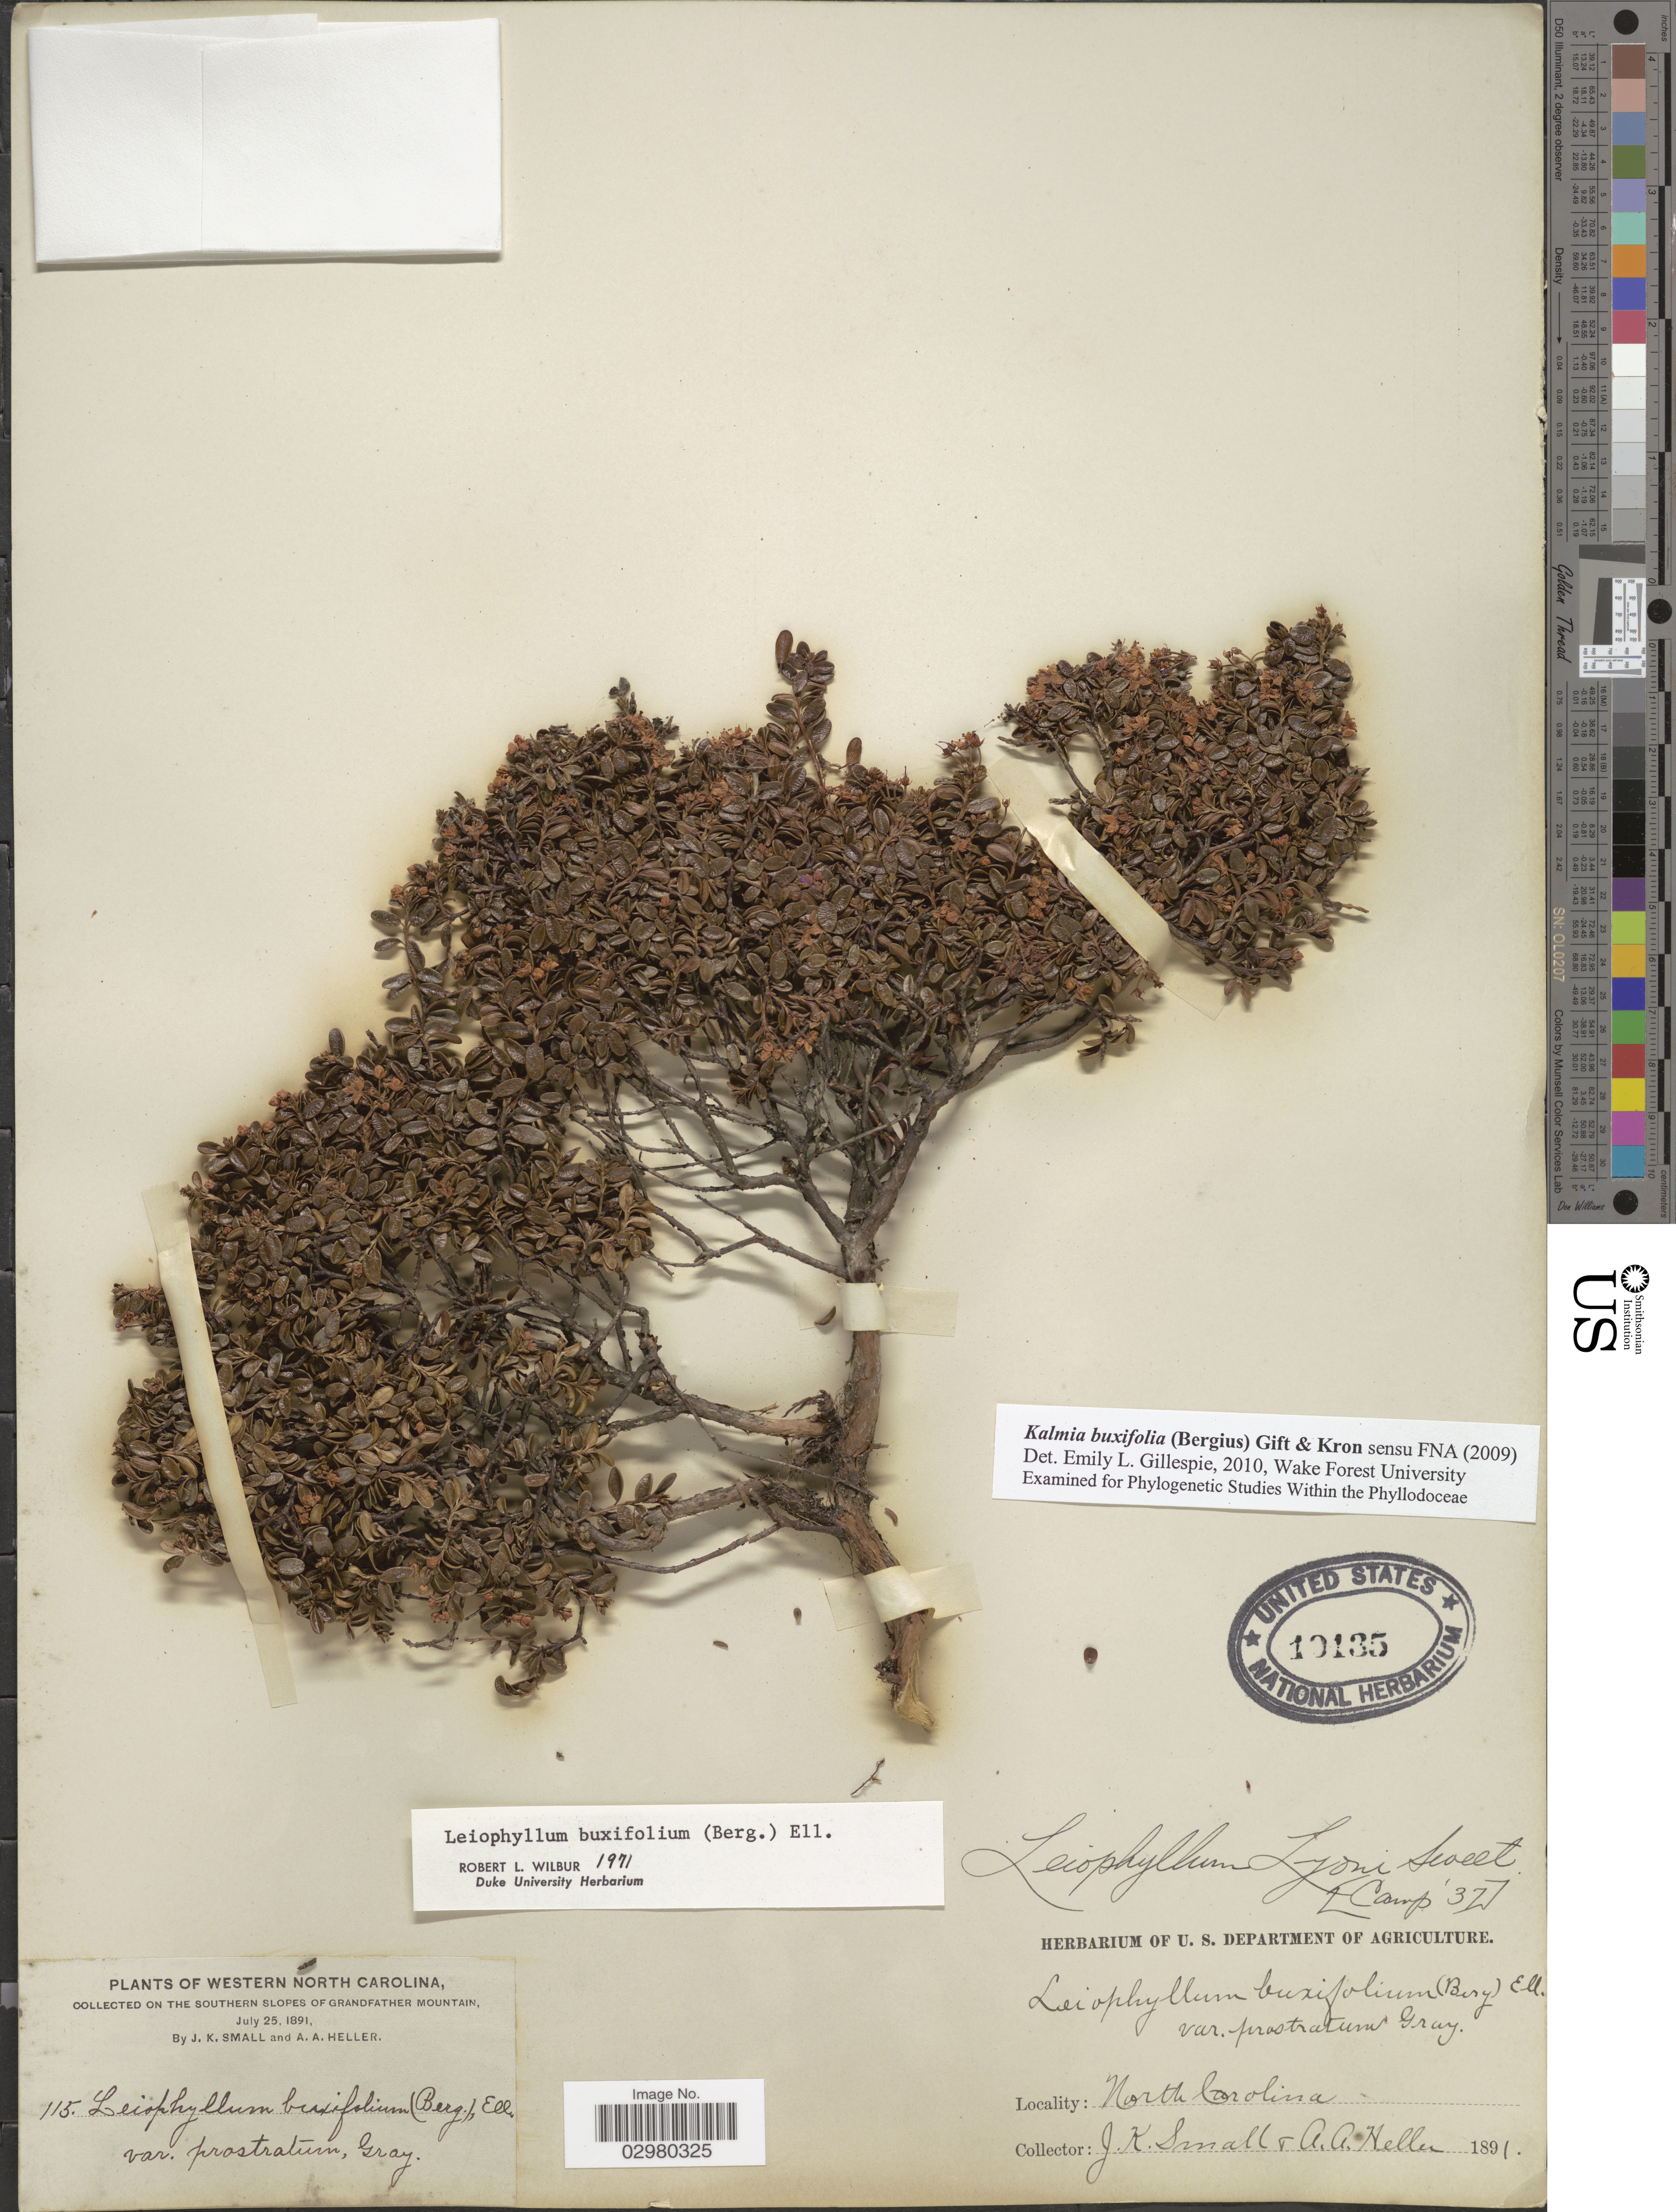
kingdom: Plantae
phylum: Tracheophyta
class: Magnoliopsida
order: Ericales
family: Ericaceae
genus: Leiophyllum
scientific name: Leiophyllum buxifolium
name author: (Bergius) Elliott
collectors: J. K. Small & A. A. Heller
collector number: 115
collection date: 1891-07-25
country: United States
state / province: North Carolina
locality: Western North Carolina. On the Southern slopes of Grandfather Mountain.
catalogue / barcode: US 10135